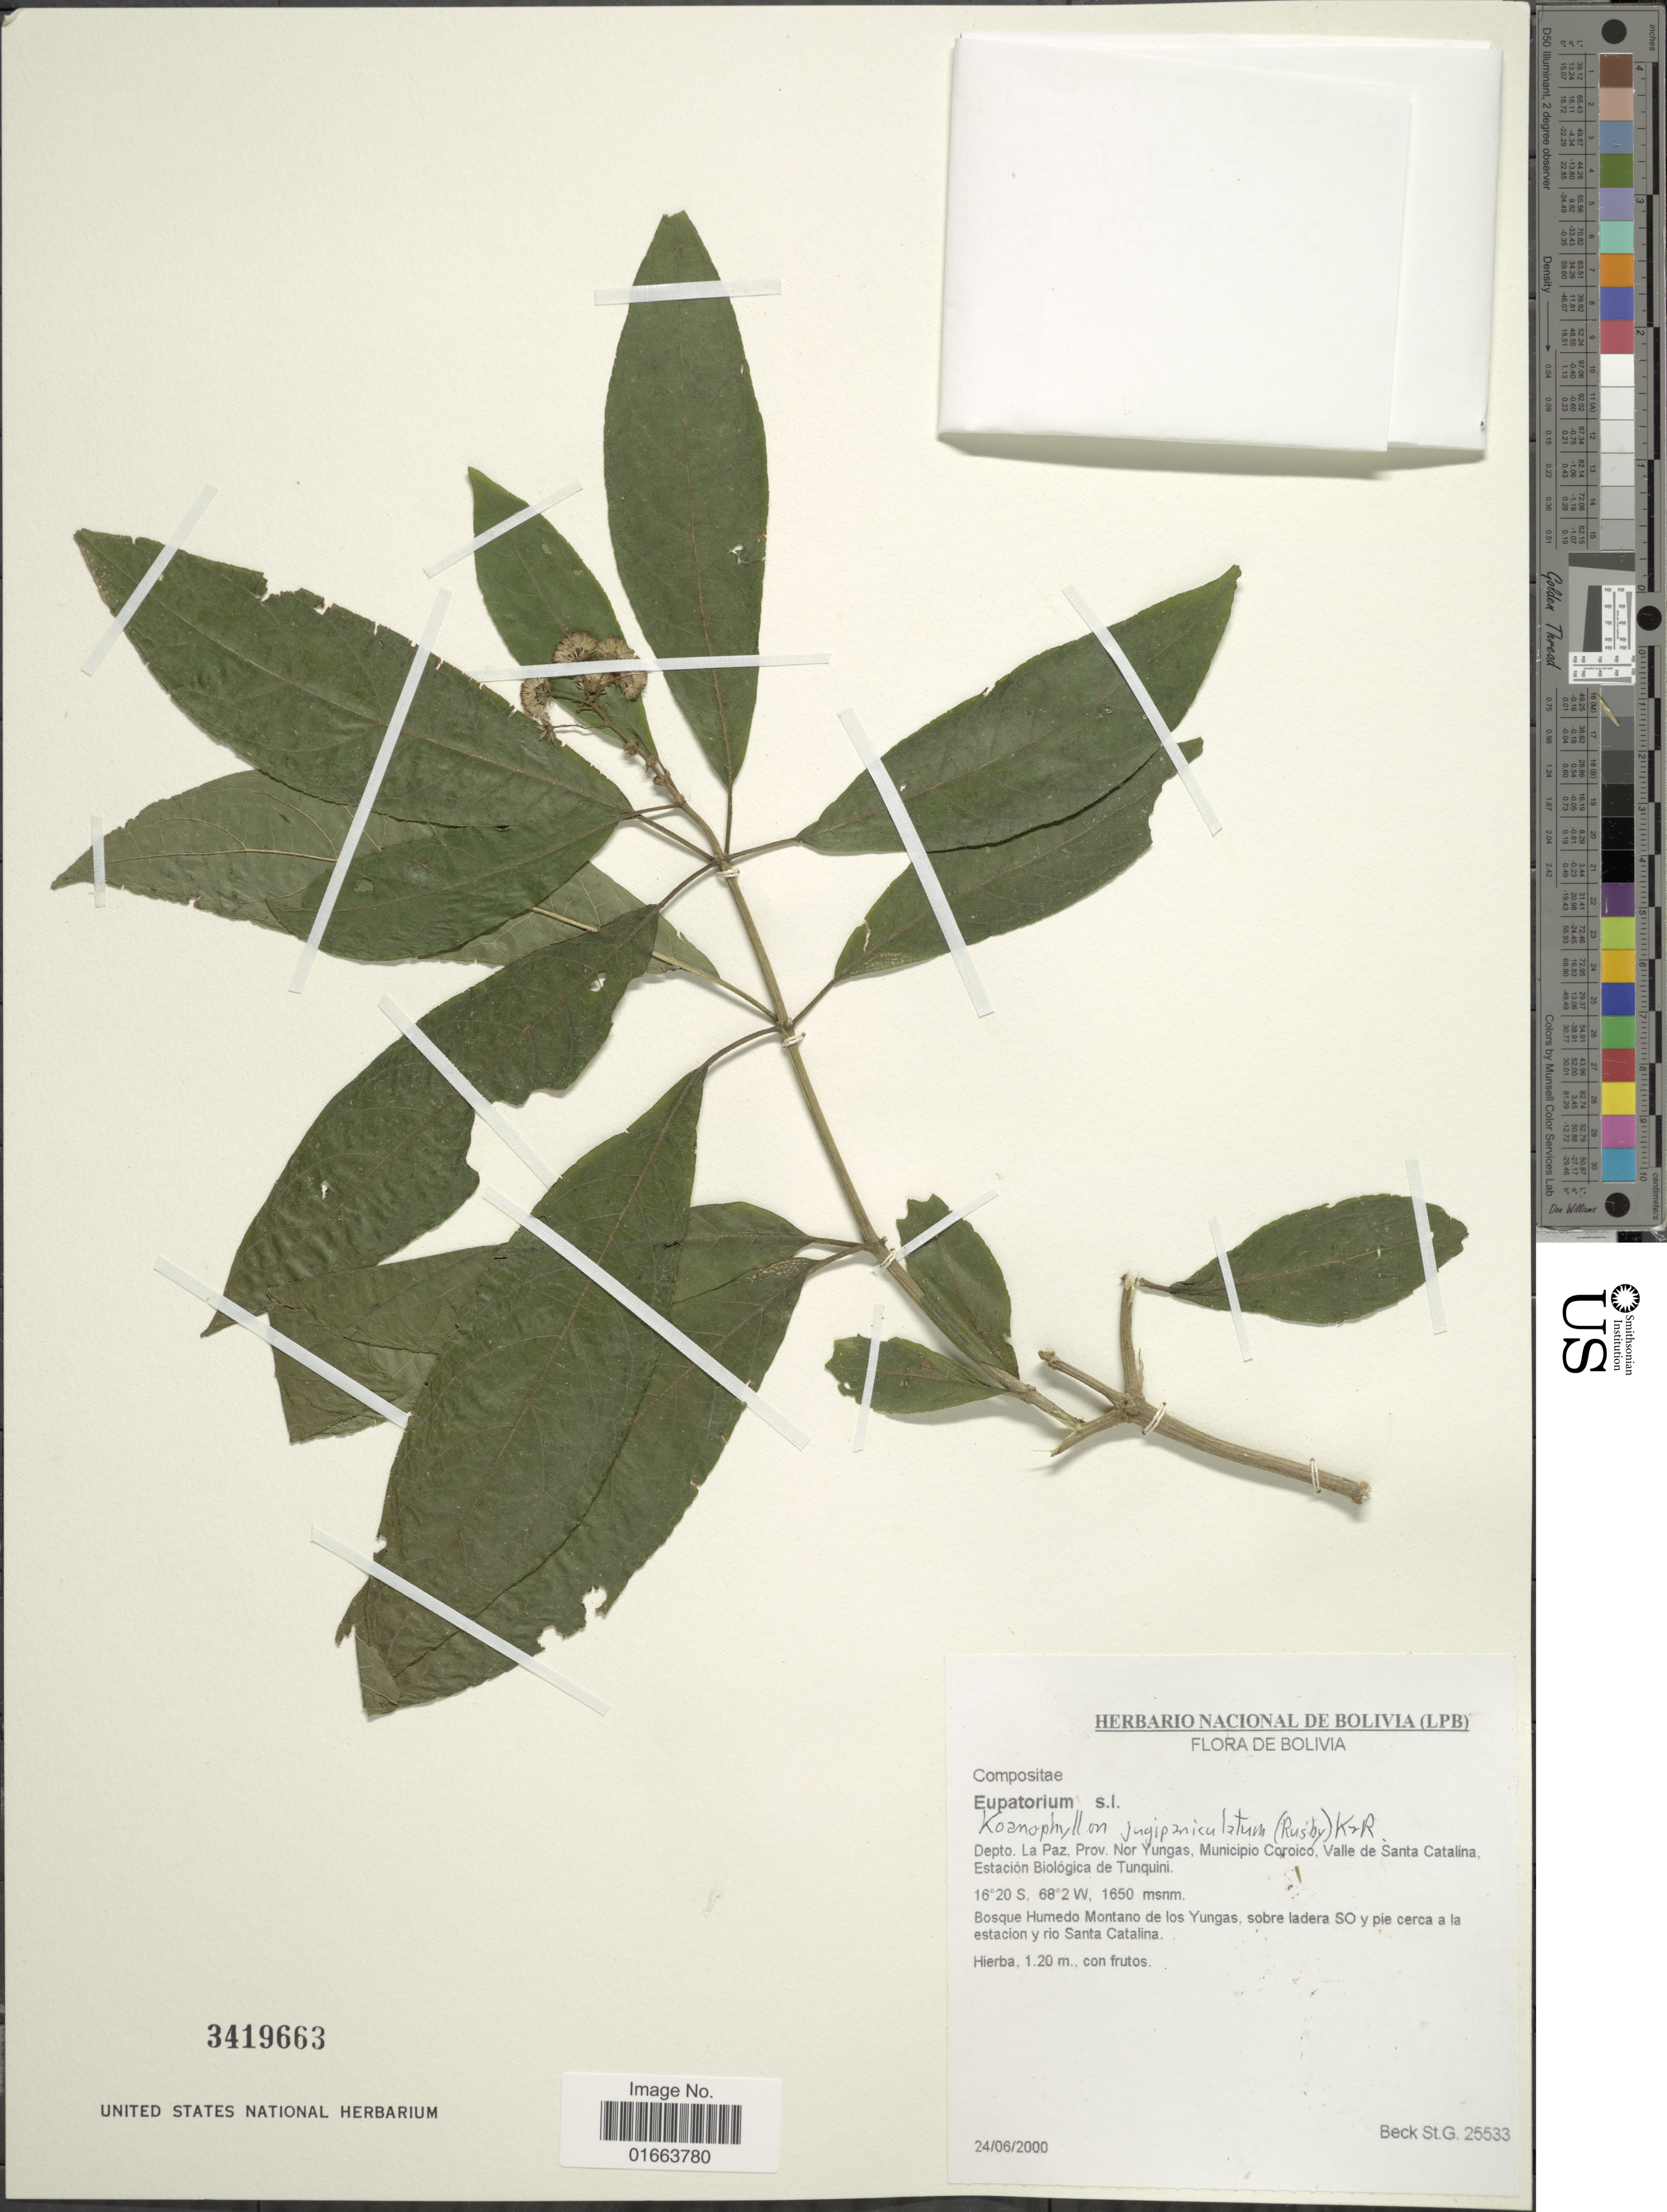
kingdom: Plantae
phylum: Tracheophyta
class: Magnoliopsida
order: Asterales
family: Asteraceae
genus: Koanophyllon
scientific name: Koanophyllon jugipaniculatum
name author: (Rusby) R.M. King & H. Rob.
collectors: S. G. Beck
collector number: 25533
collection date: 2000-06-24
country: Bolivia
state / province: La Paz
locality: Prov. Nor Yungas, Municipio Coroico, Valle de Santa Catalina, Estación Biológica de Tunquini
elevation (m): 1650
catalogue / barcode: US 3419663